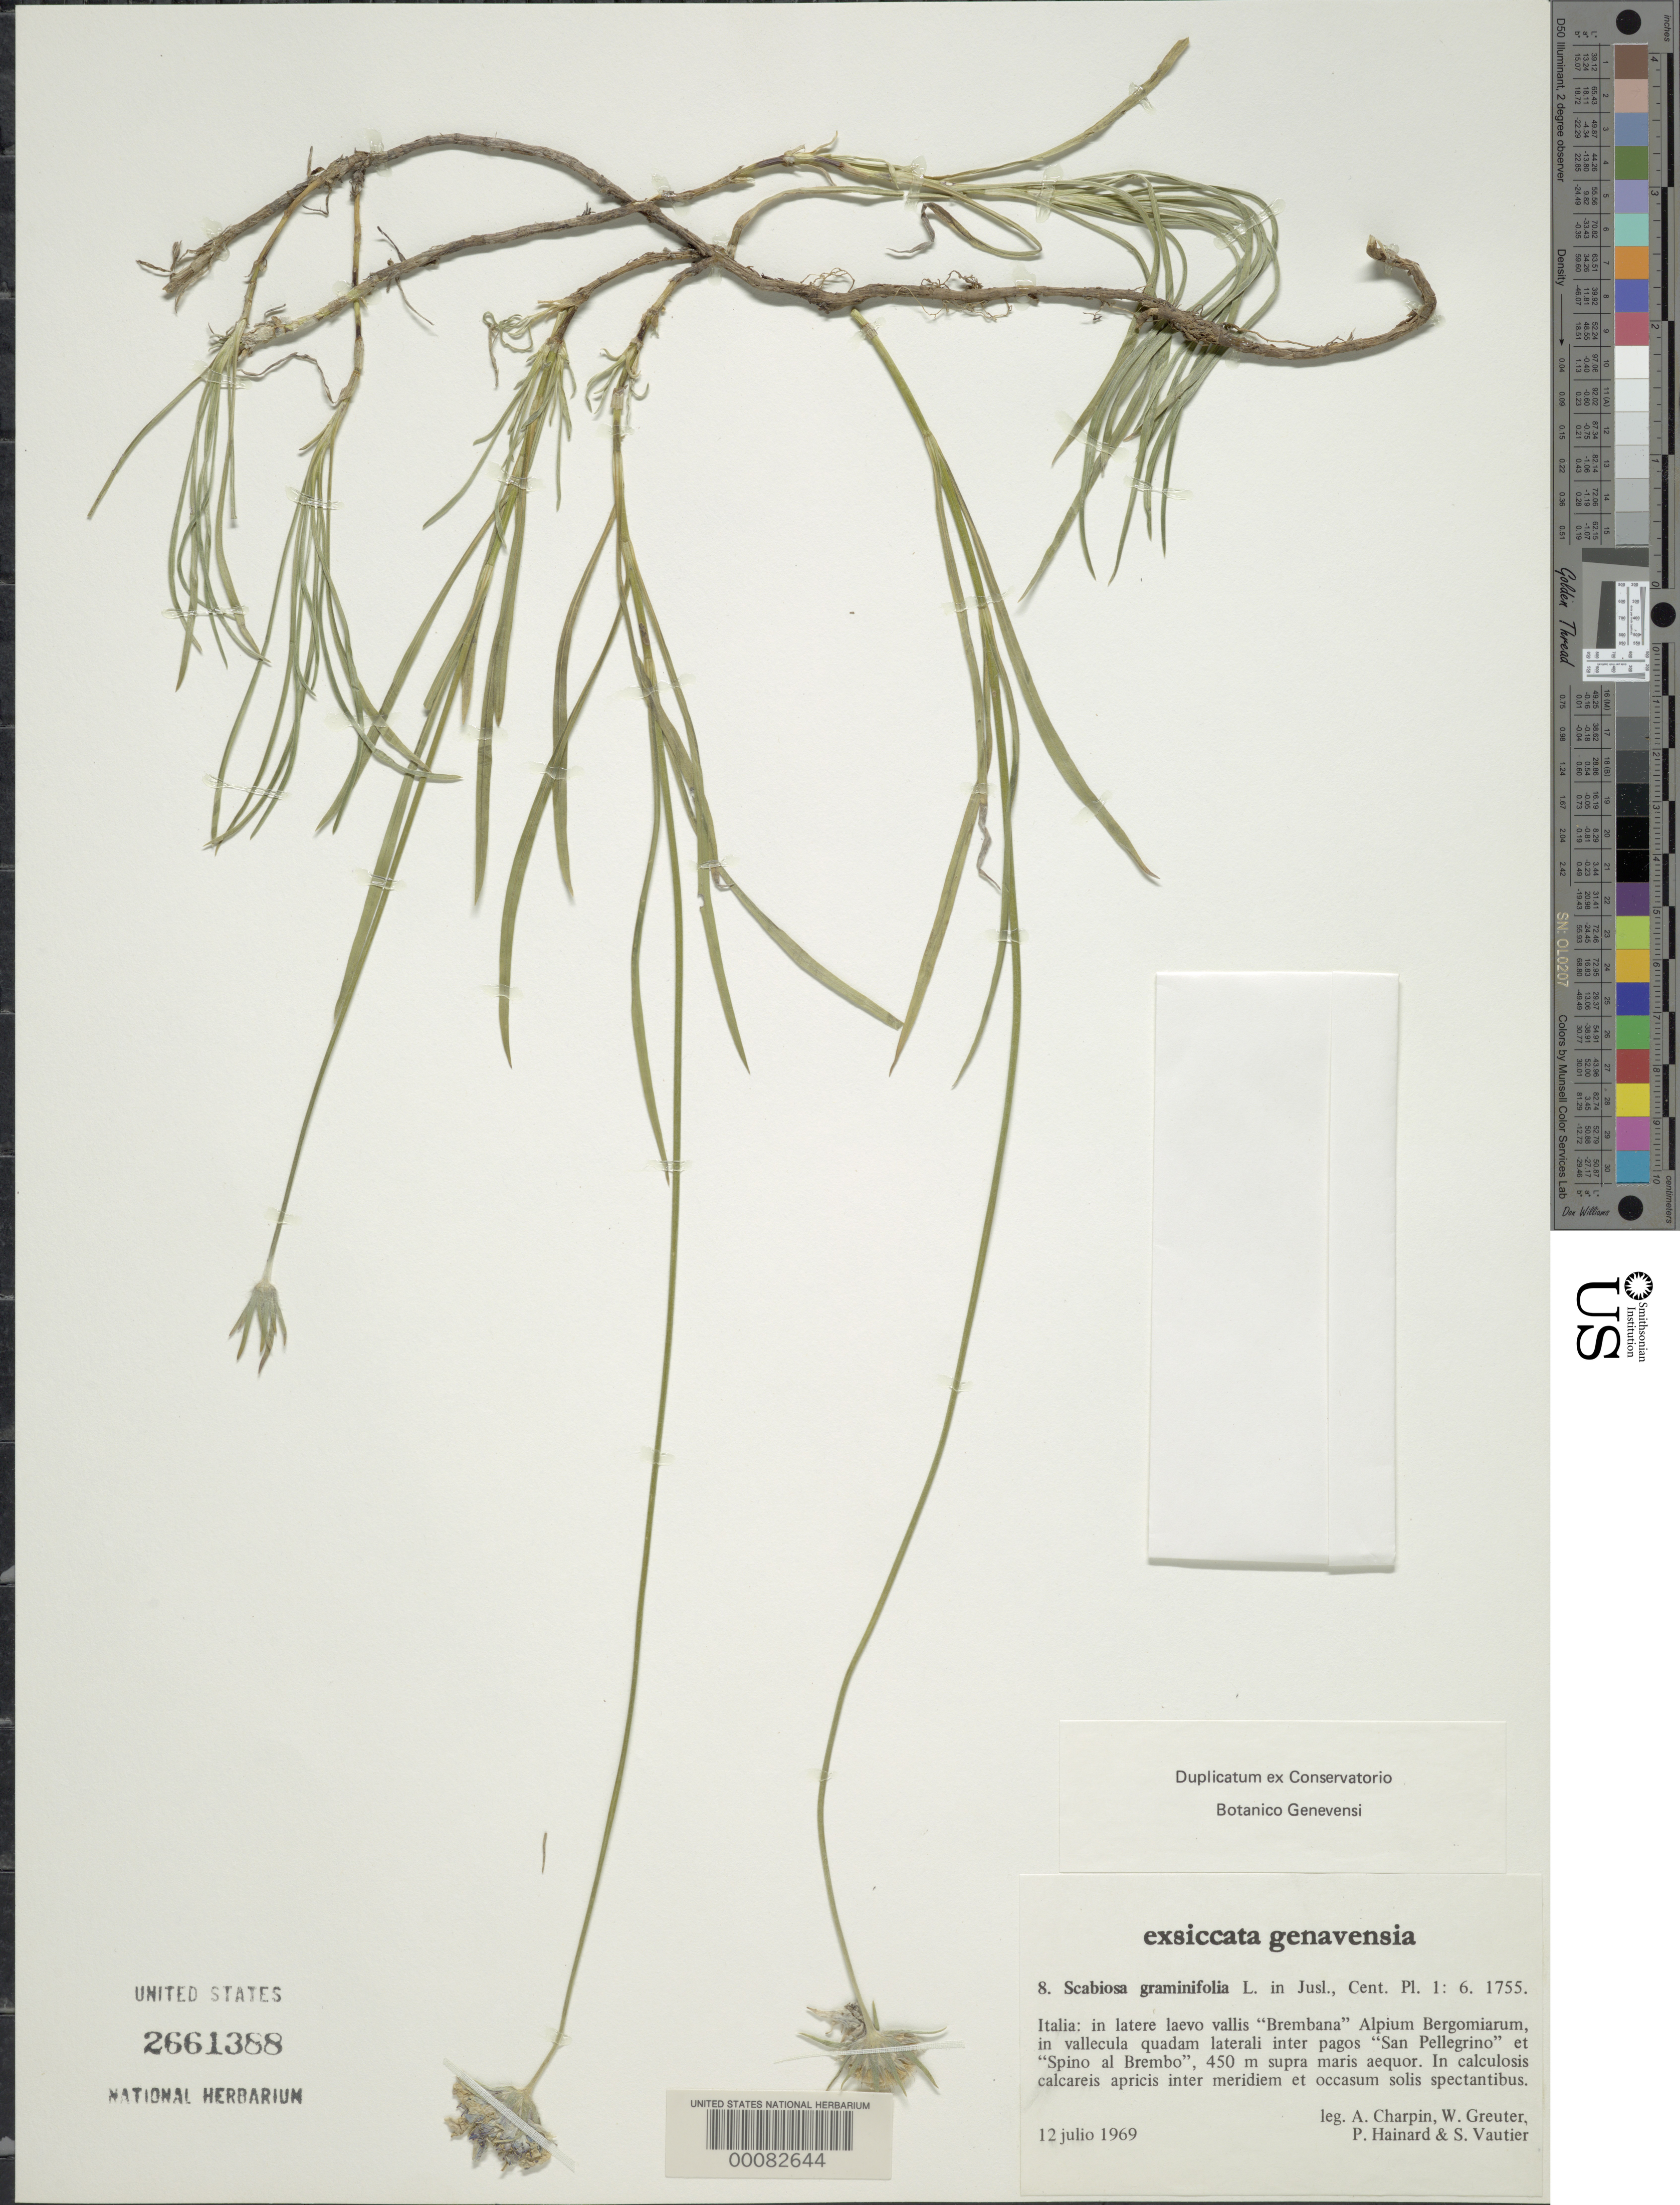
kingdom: Plantae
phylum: Tracheophyta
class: Magnoliopsida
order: Dipsacales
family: Caprifoliaceae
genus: Scabiosa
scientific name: Scabiosa graminifolia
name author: L.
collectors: A. Charpin, W. Greuter, P. Hainard & S. Vautier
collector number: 8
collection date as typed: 12 Jul 1969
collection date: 1969-07-12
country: Italy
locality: Brembana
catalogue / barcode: US 2661388